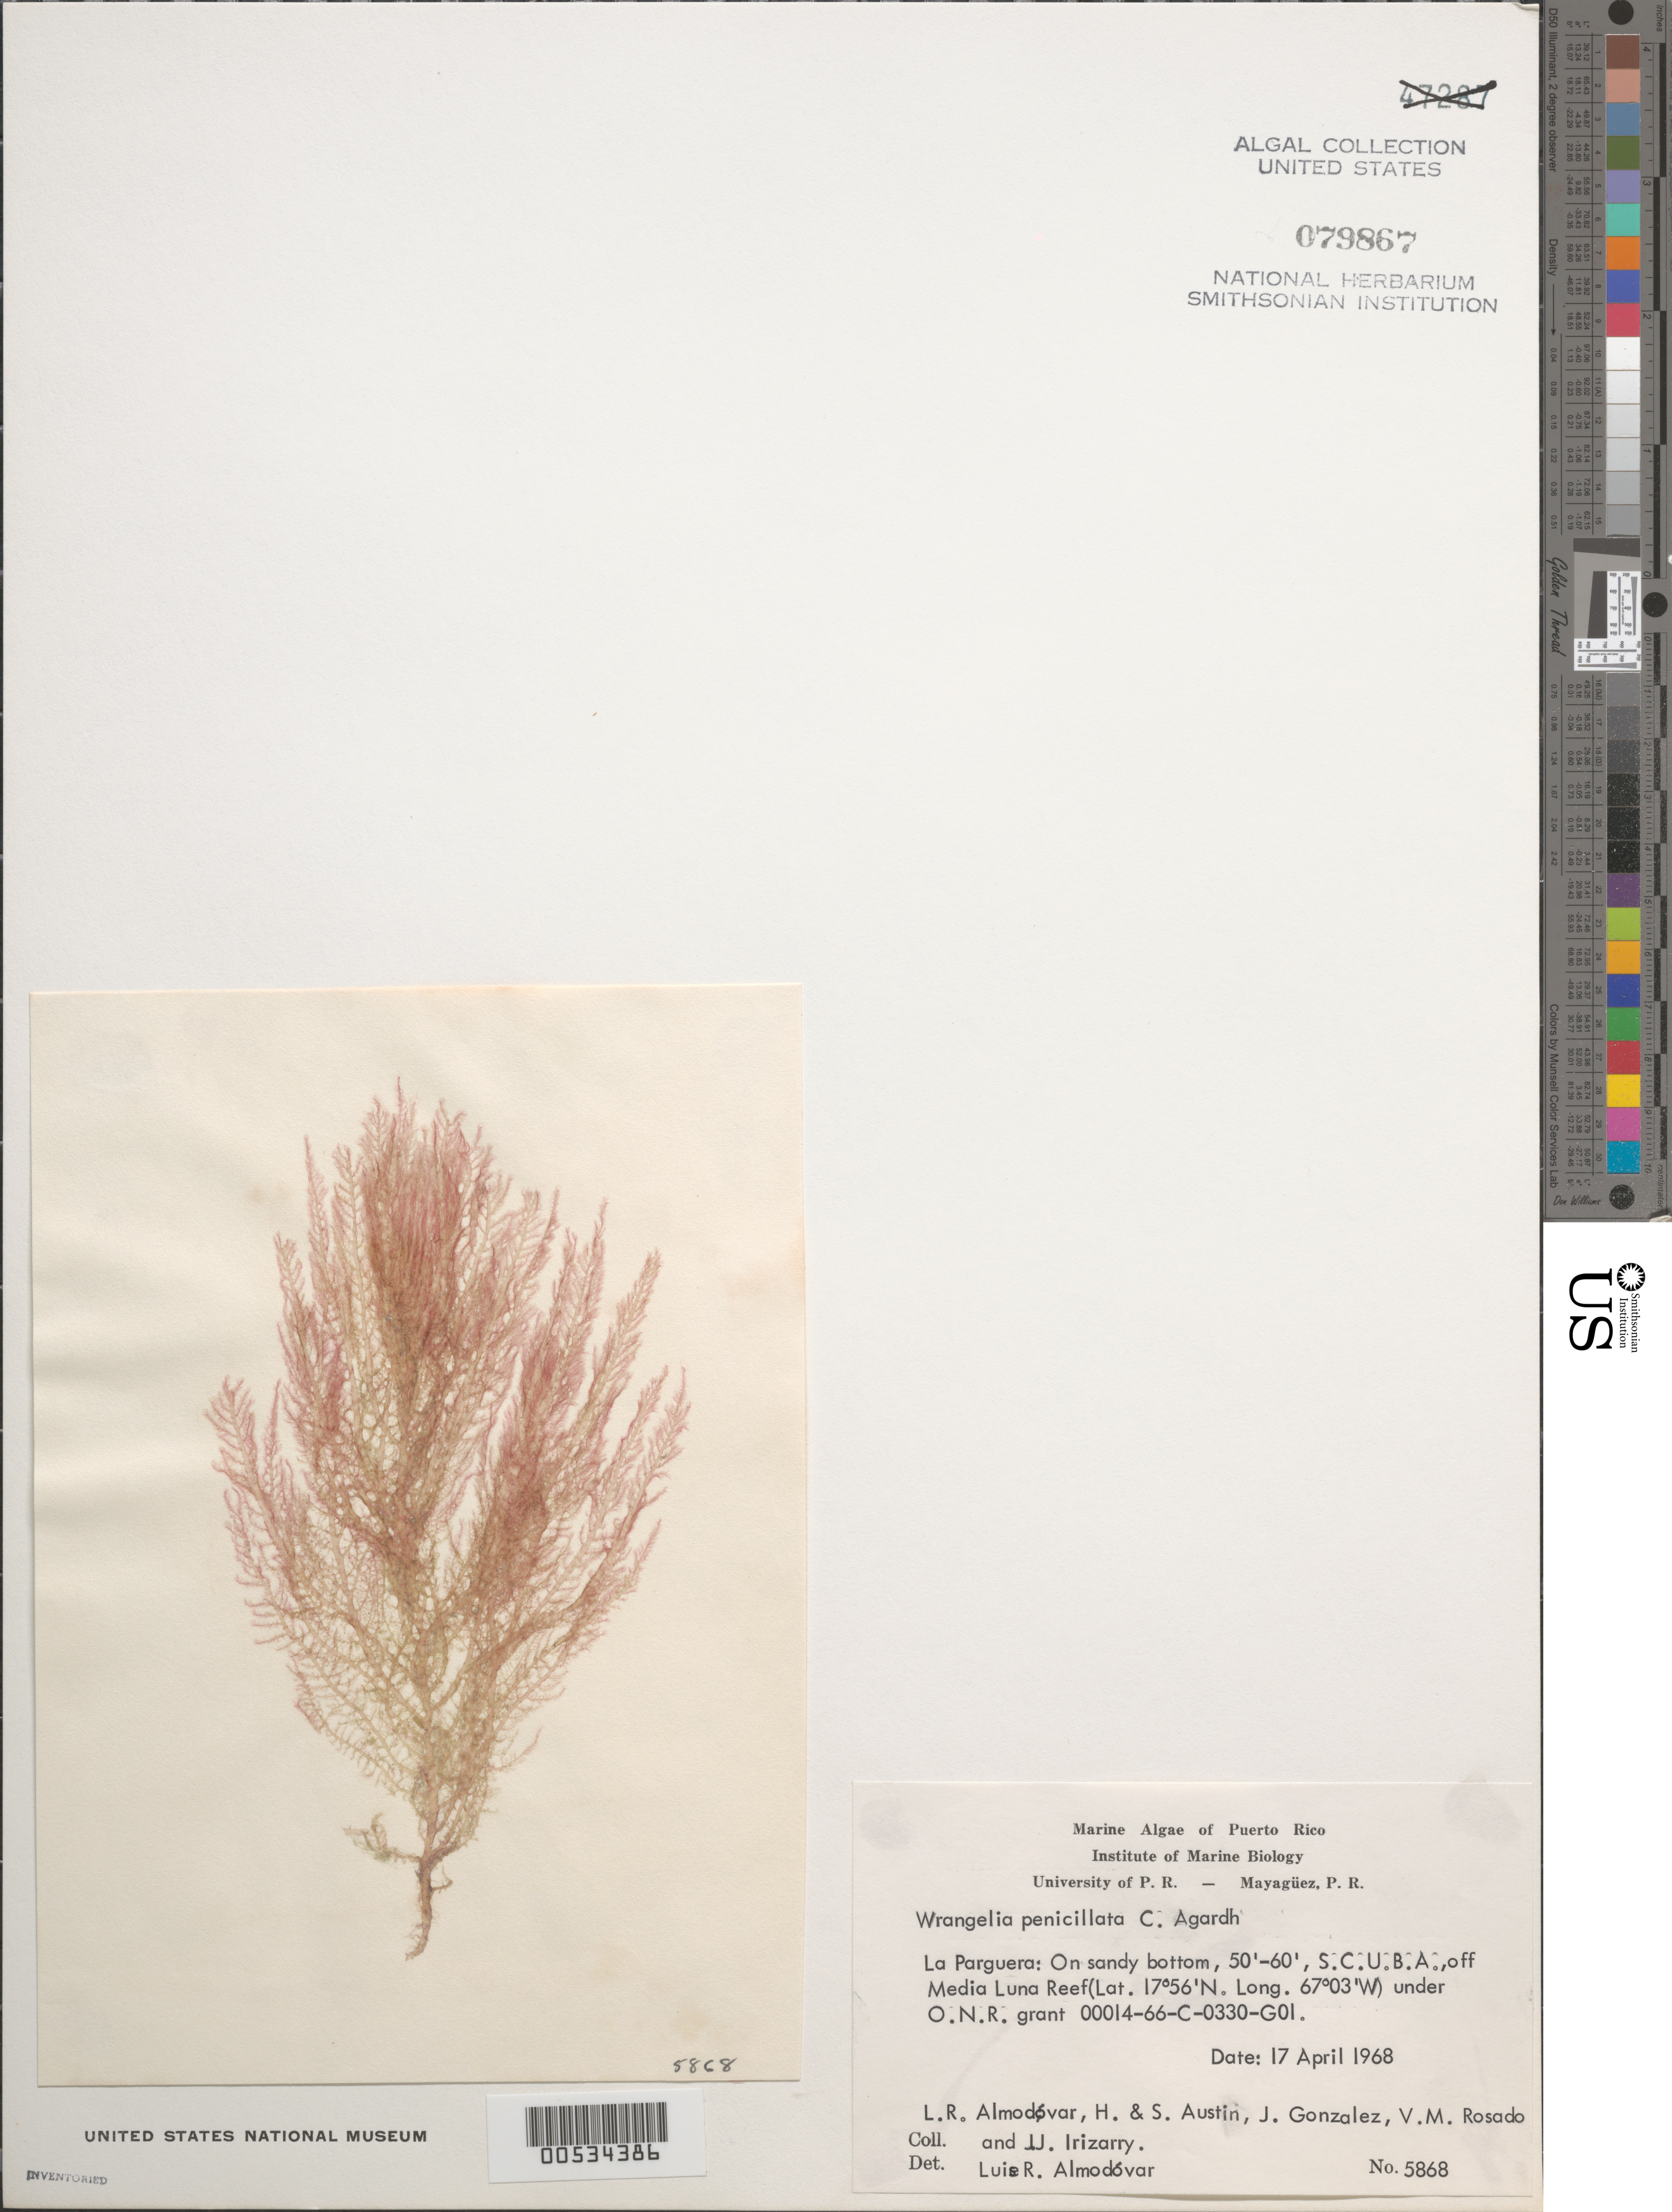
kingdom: Plantae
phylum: Rhodophyta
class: Florideophyceae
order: Ceramiales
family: Wrangeliaceae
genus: Wrangelia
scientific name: Wrangelia penicillata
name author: (C. Agardh) C. Agardh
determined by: Almodovar, L. R.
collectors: L. Almodovar, H. Austin, S. Austin, J. Gonzalez, V. Rosado & J. Irizarry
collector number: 5868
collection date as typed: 17 Apr 1968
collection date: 1968-04-17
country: Puerto Rico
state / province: Lajas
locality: La Parguera, off Media Luna Reef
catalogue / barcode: US 79867